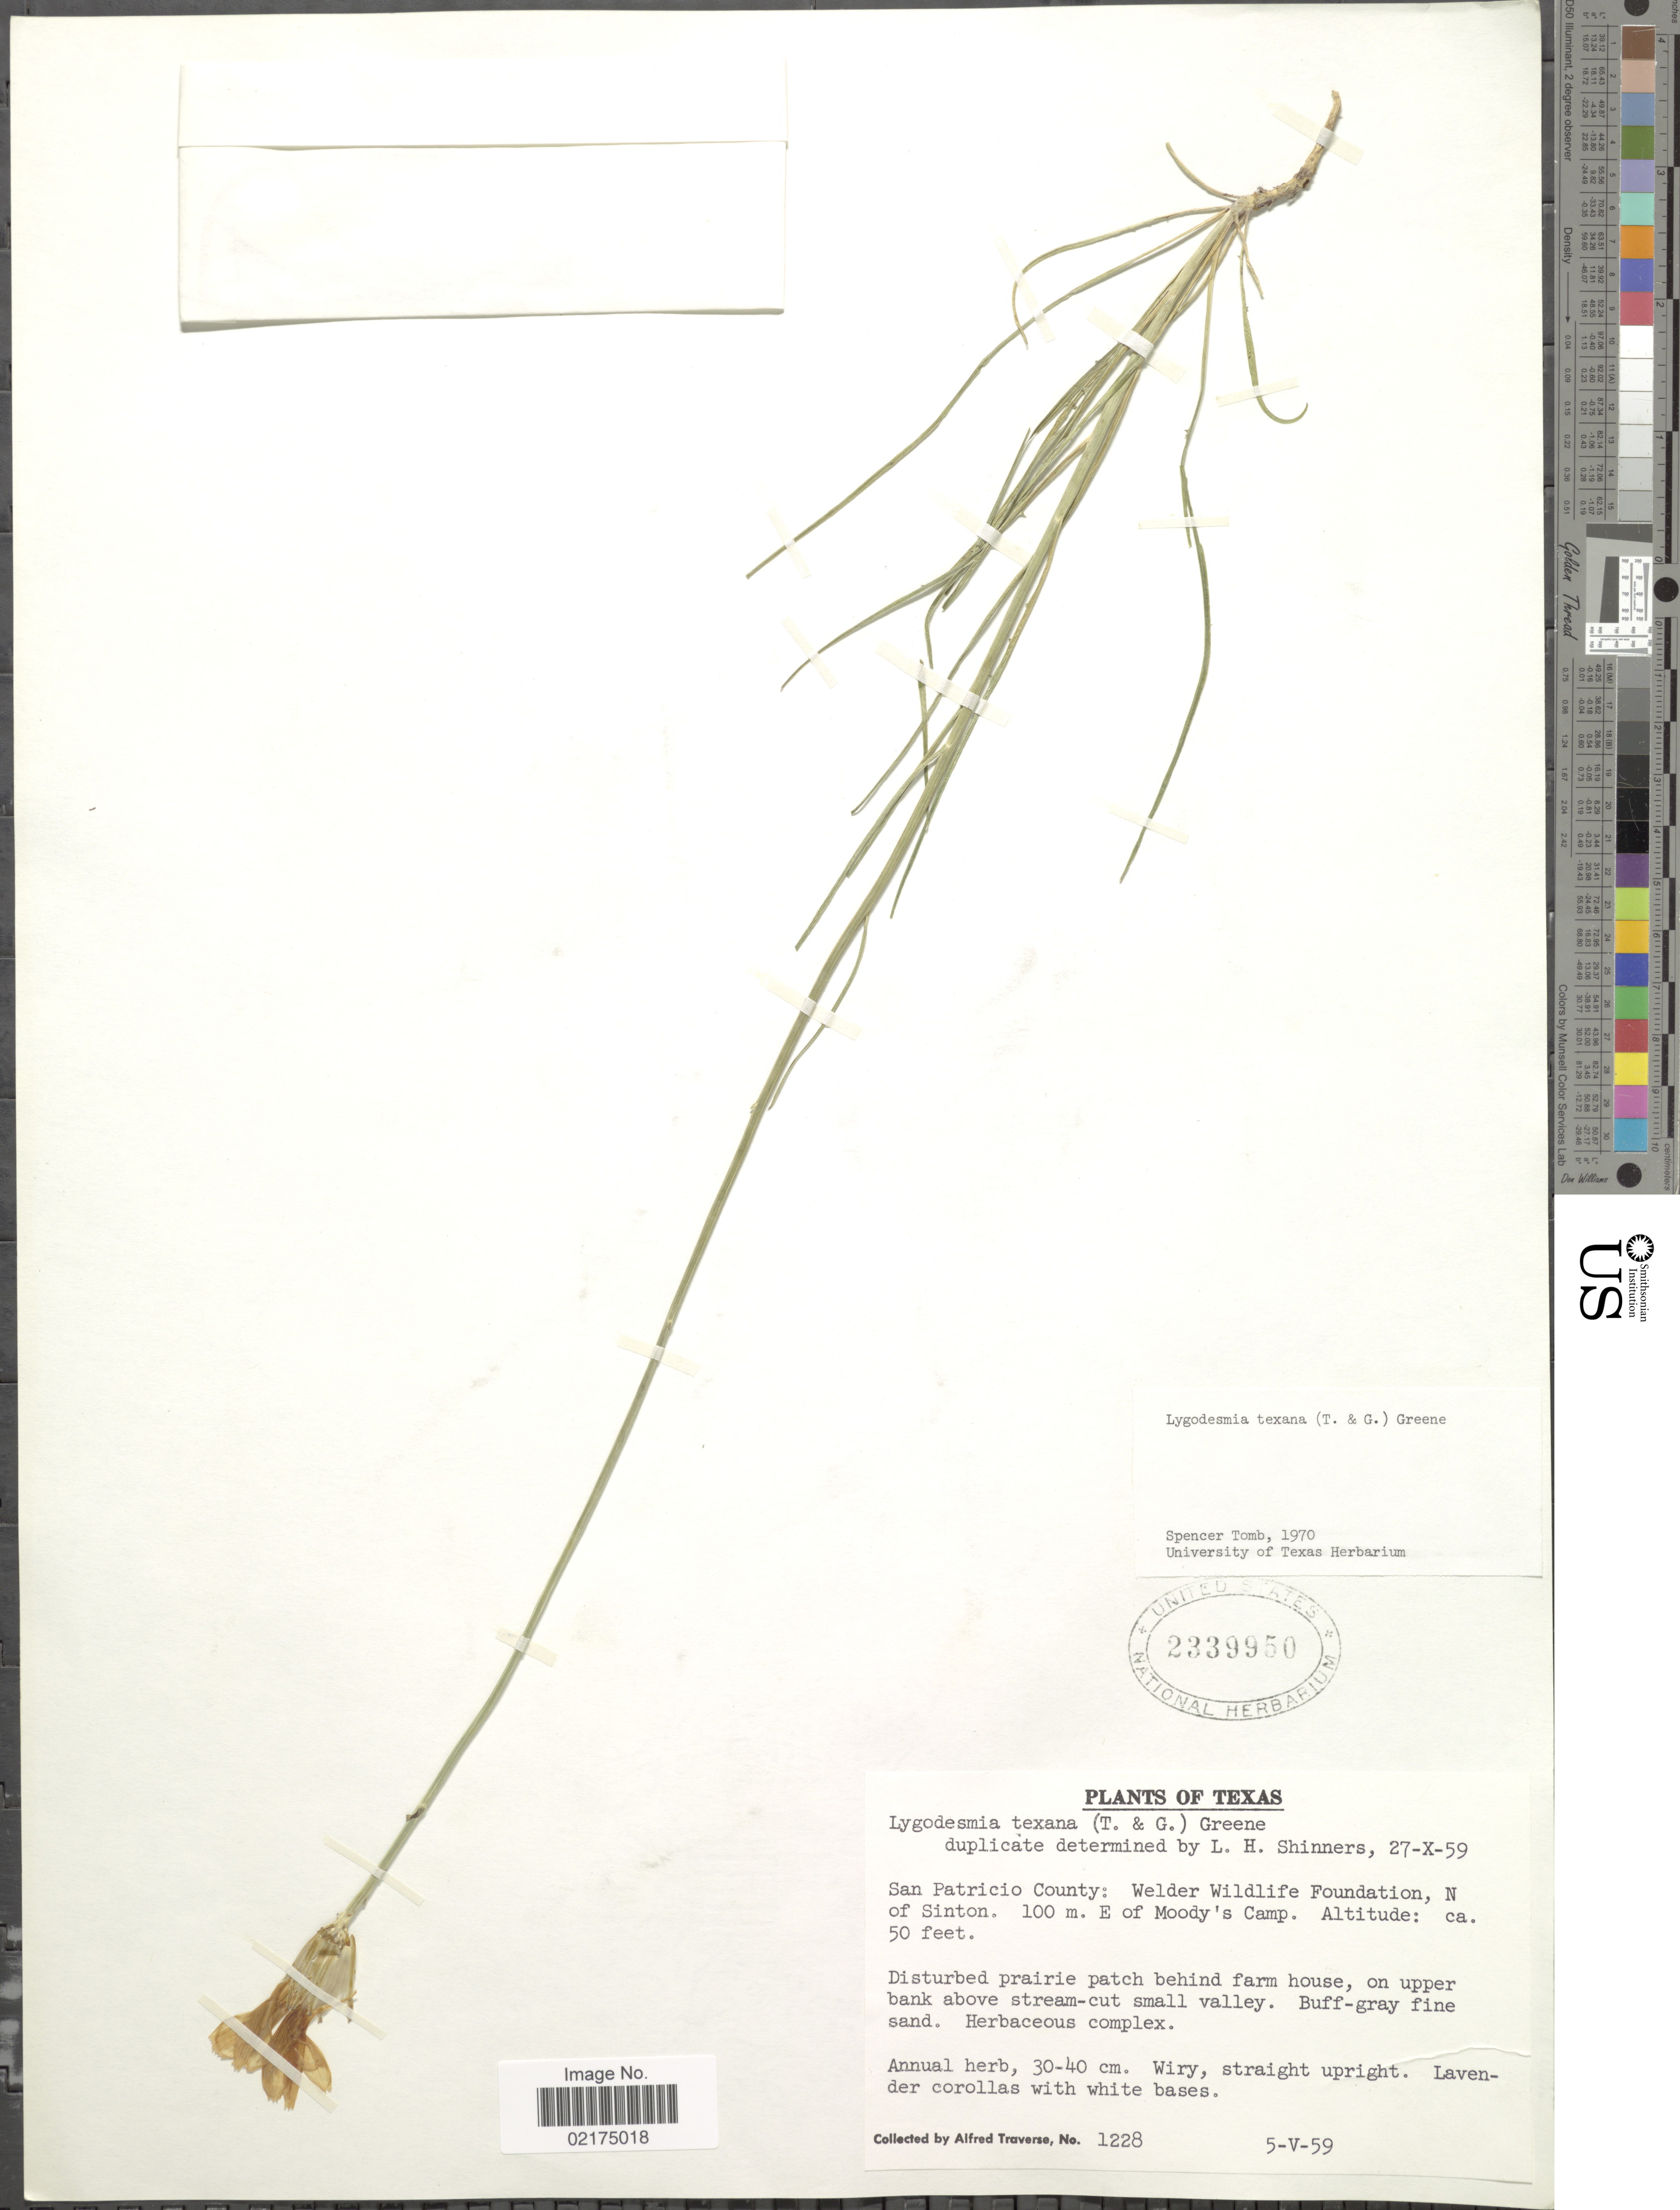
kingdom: Plantae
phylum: Tracheophyta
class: Magnoliopsida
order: Asterales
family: Asteraceae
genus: Lygodesmia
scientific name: Lygodesmia texana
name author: (Torr. & A. Gray) Greene ex Small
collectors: A. Traverse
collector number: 1228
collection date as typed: Transcribed d/m/y: 5/5/59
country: United States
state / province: Texas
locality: San Patricio County: Welder Wildlife Foundation, N of Sinton. 100 m. E of Moody's Camp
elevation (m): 15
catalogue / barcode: US 2339950